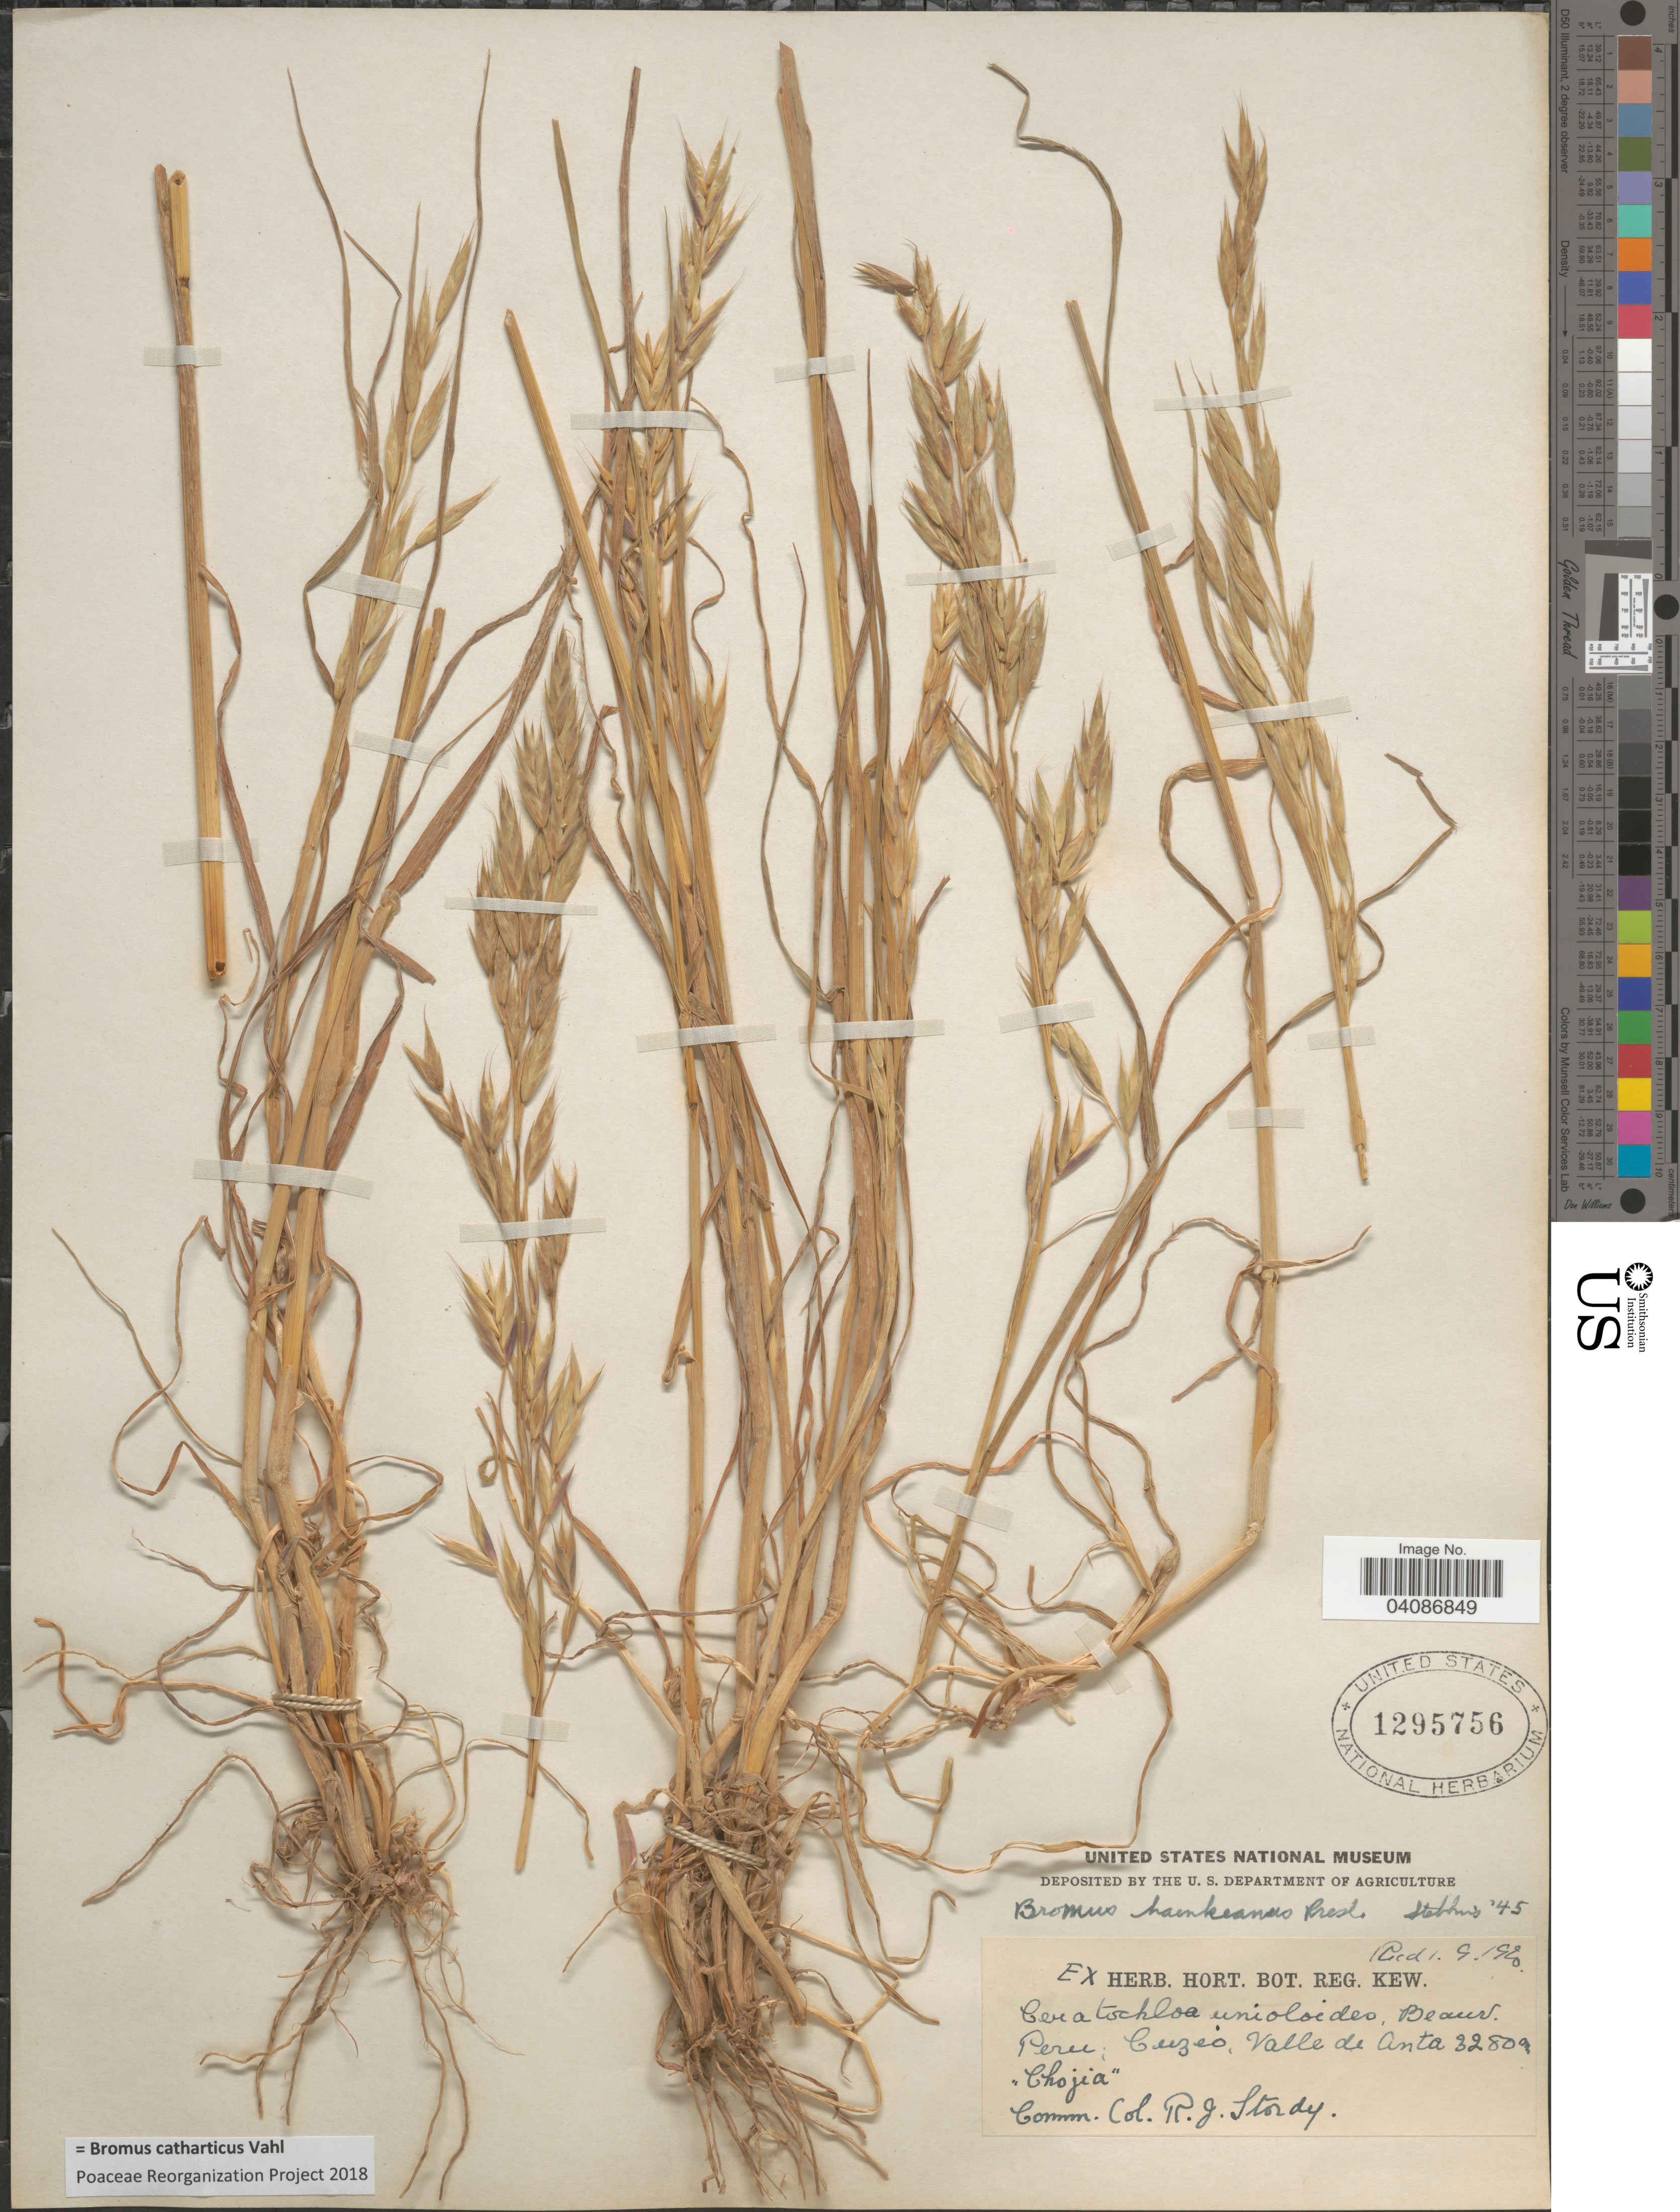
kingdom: Plantae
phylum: Tracheophyta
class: Liliopsida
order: Poales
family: Poaceae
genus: Bromus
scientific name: Bromus catharticus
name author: Vahl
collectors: R. Stordy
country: Peru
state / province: Cusco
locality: Cuzco, Valle de Anta "Chojia".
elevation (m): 3280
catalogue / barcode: US 1295756